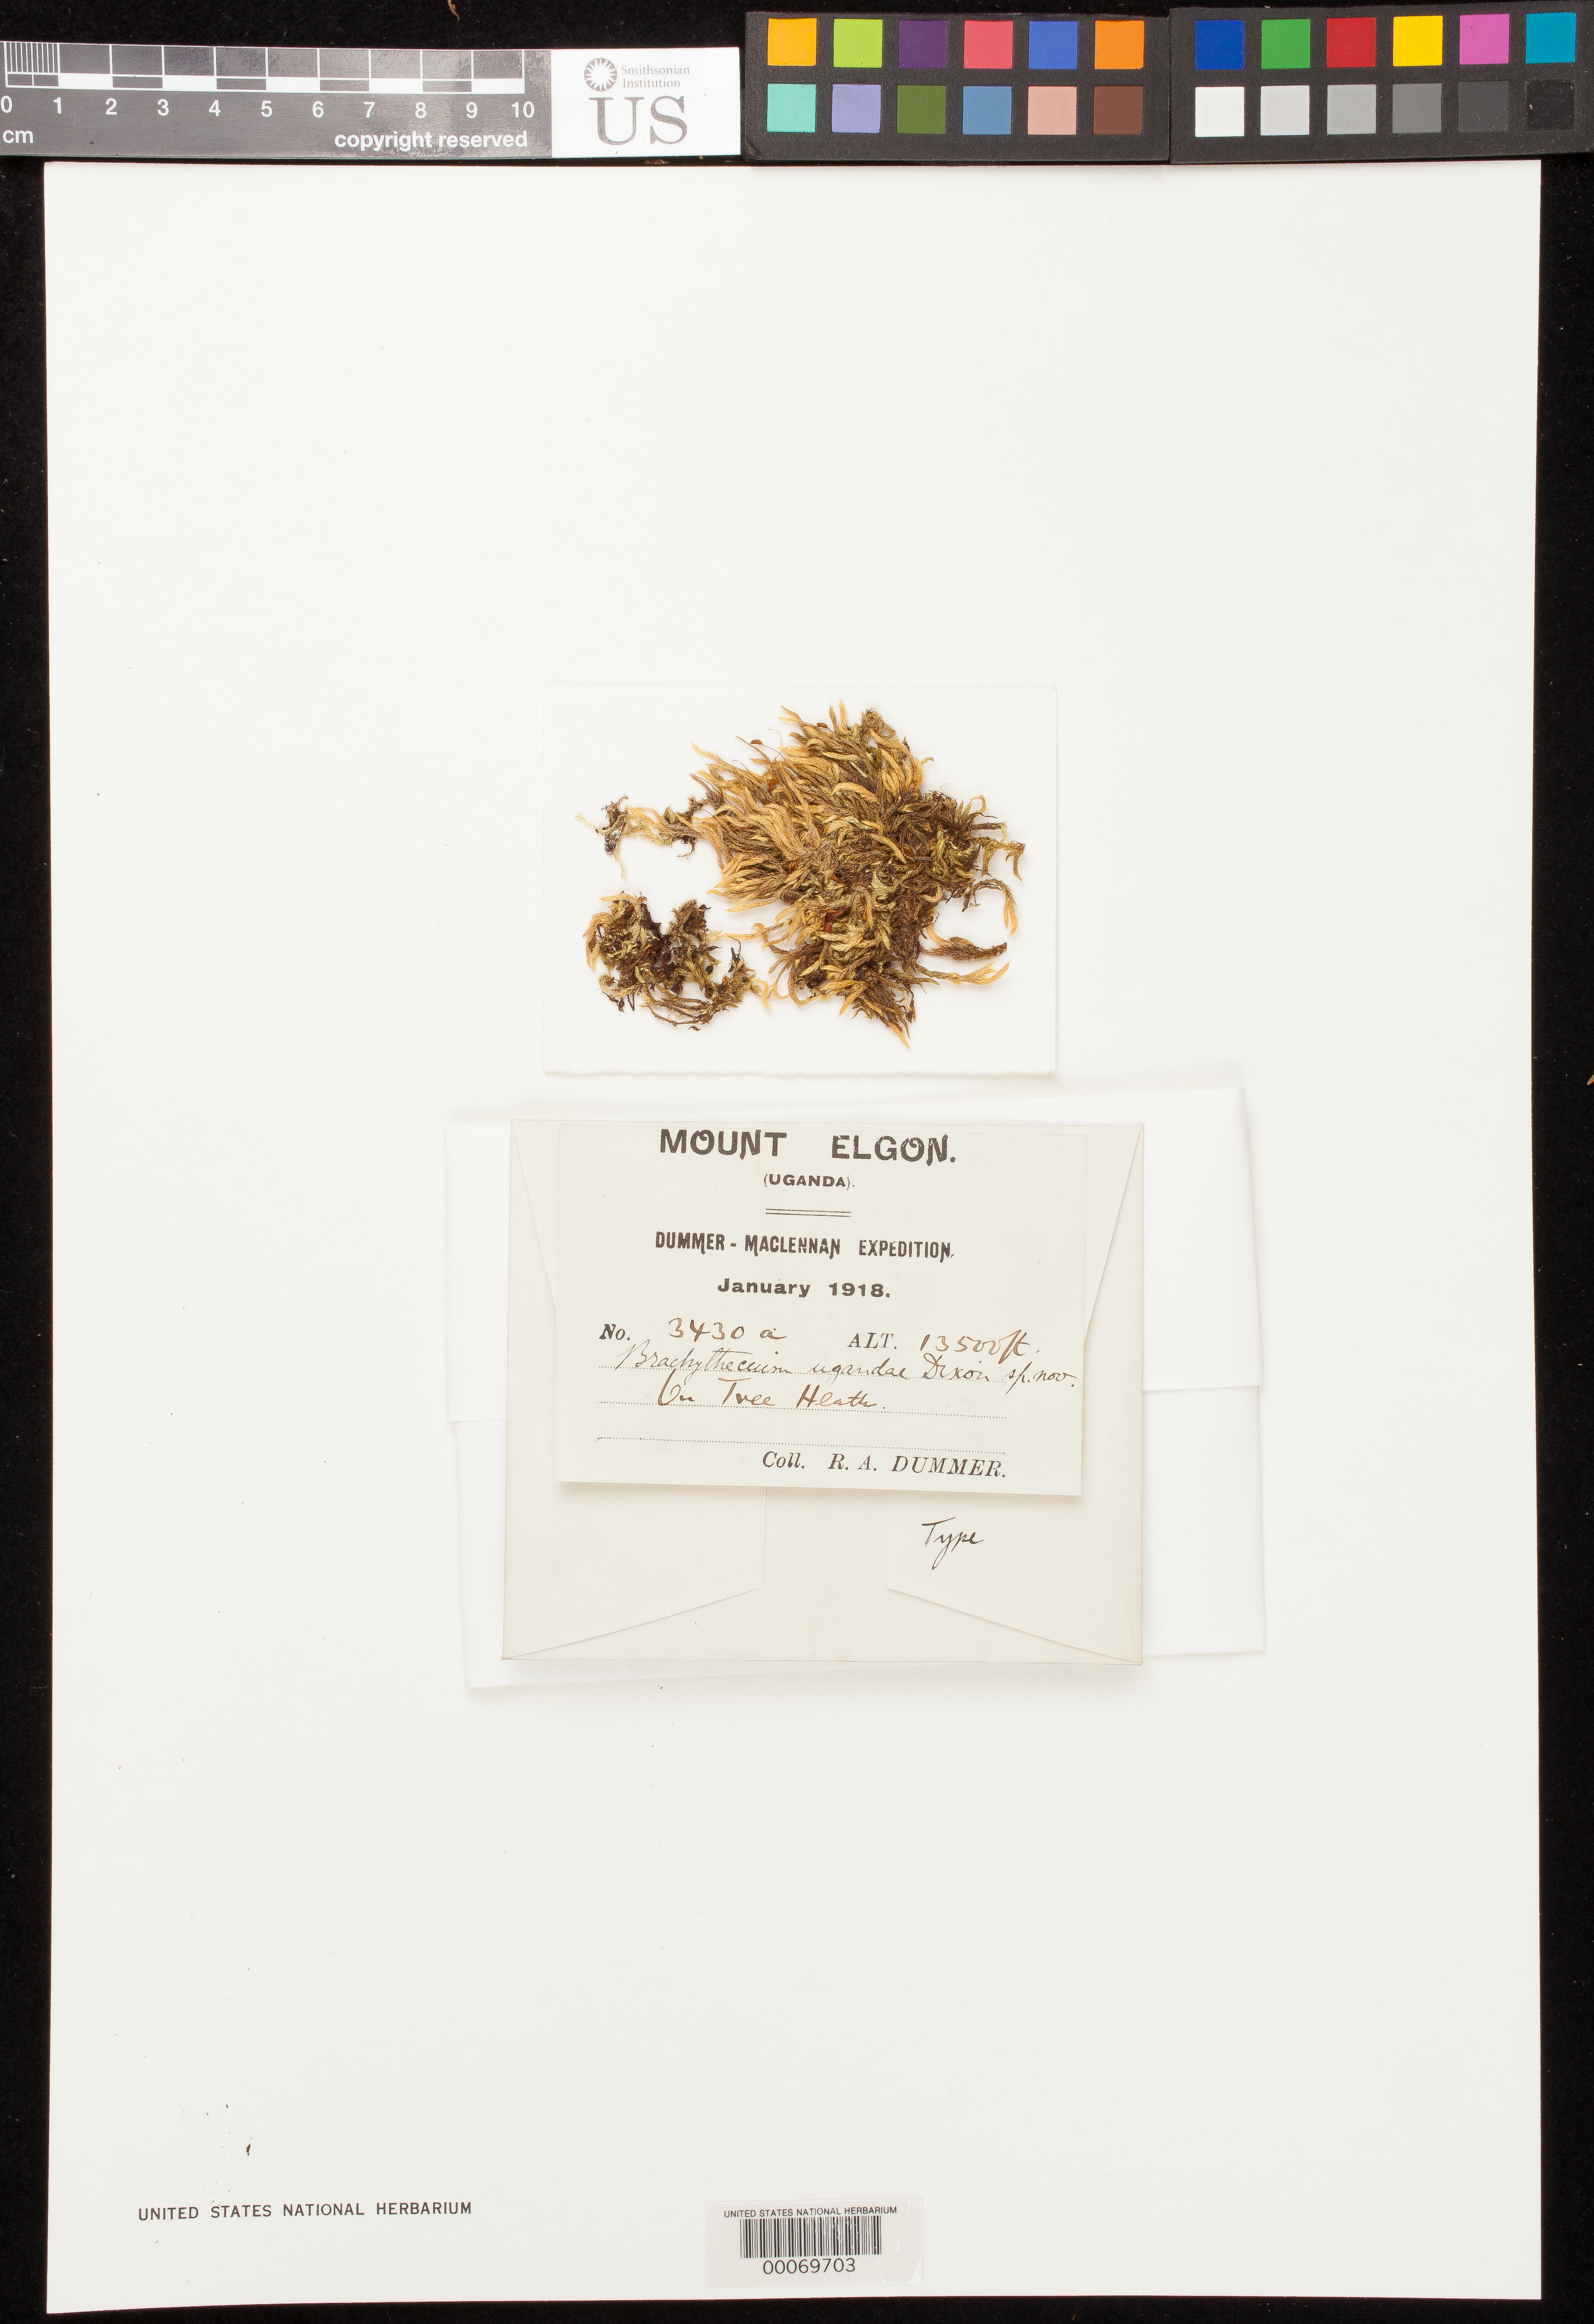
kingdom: Plantae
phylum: Bryophyta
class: Bryopsida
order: Hypnales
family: Brachytheciaceae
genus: Brachythecium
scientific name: Brachythecium ugandae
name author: Dixon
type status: Syntype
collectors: R. Dümmer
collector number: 3430 a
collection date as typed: Jan 1918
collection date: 1918-01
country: Uganda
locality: Mt. Elgon; alt. 13500 ft.